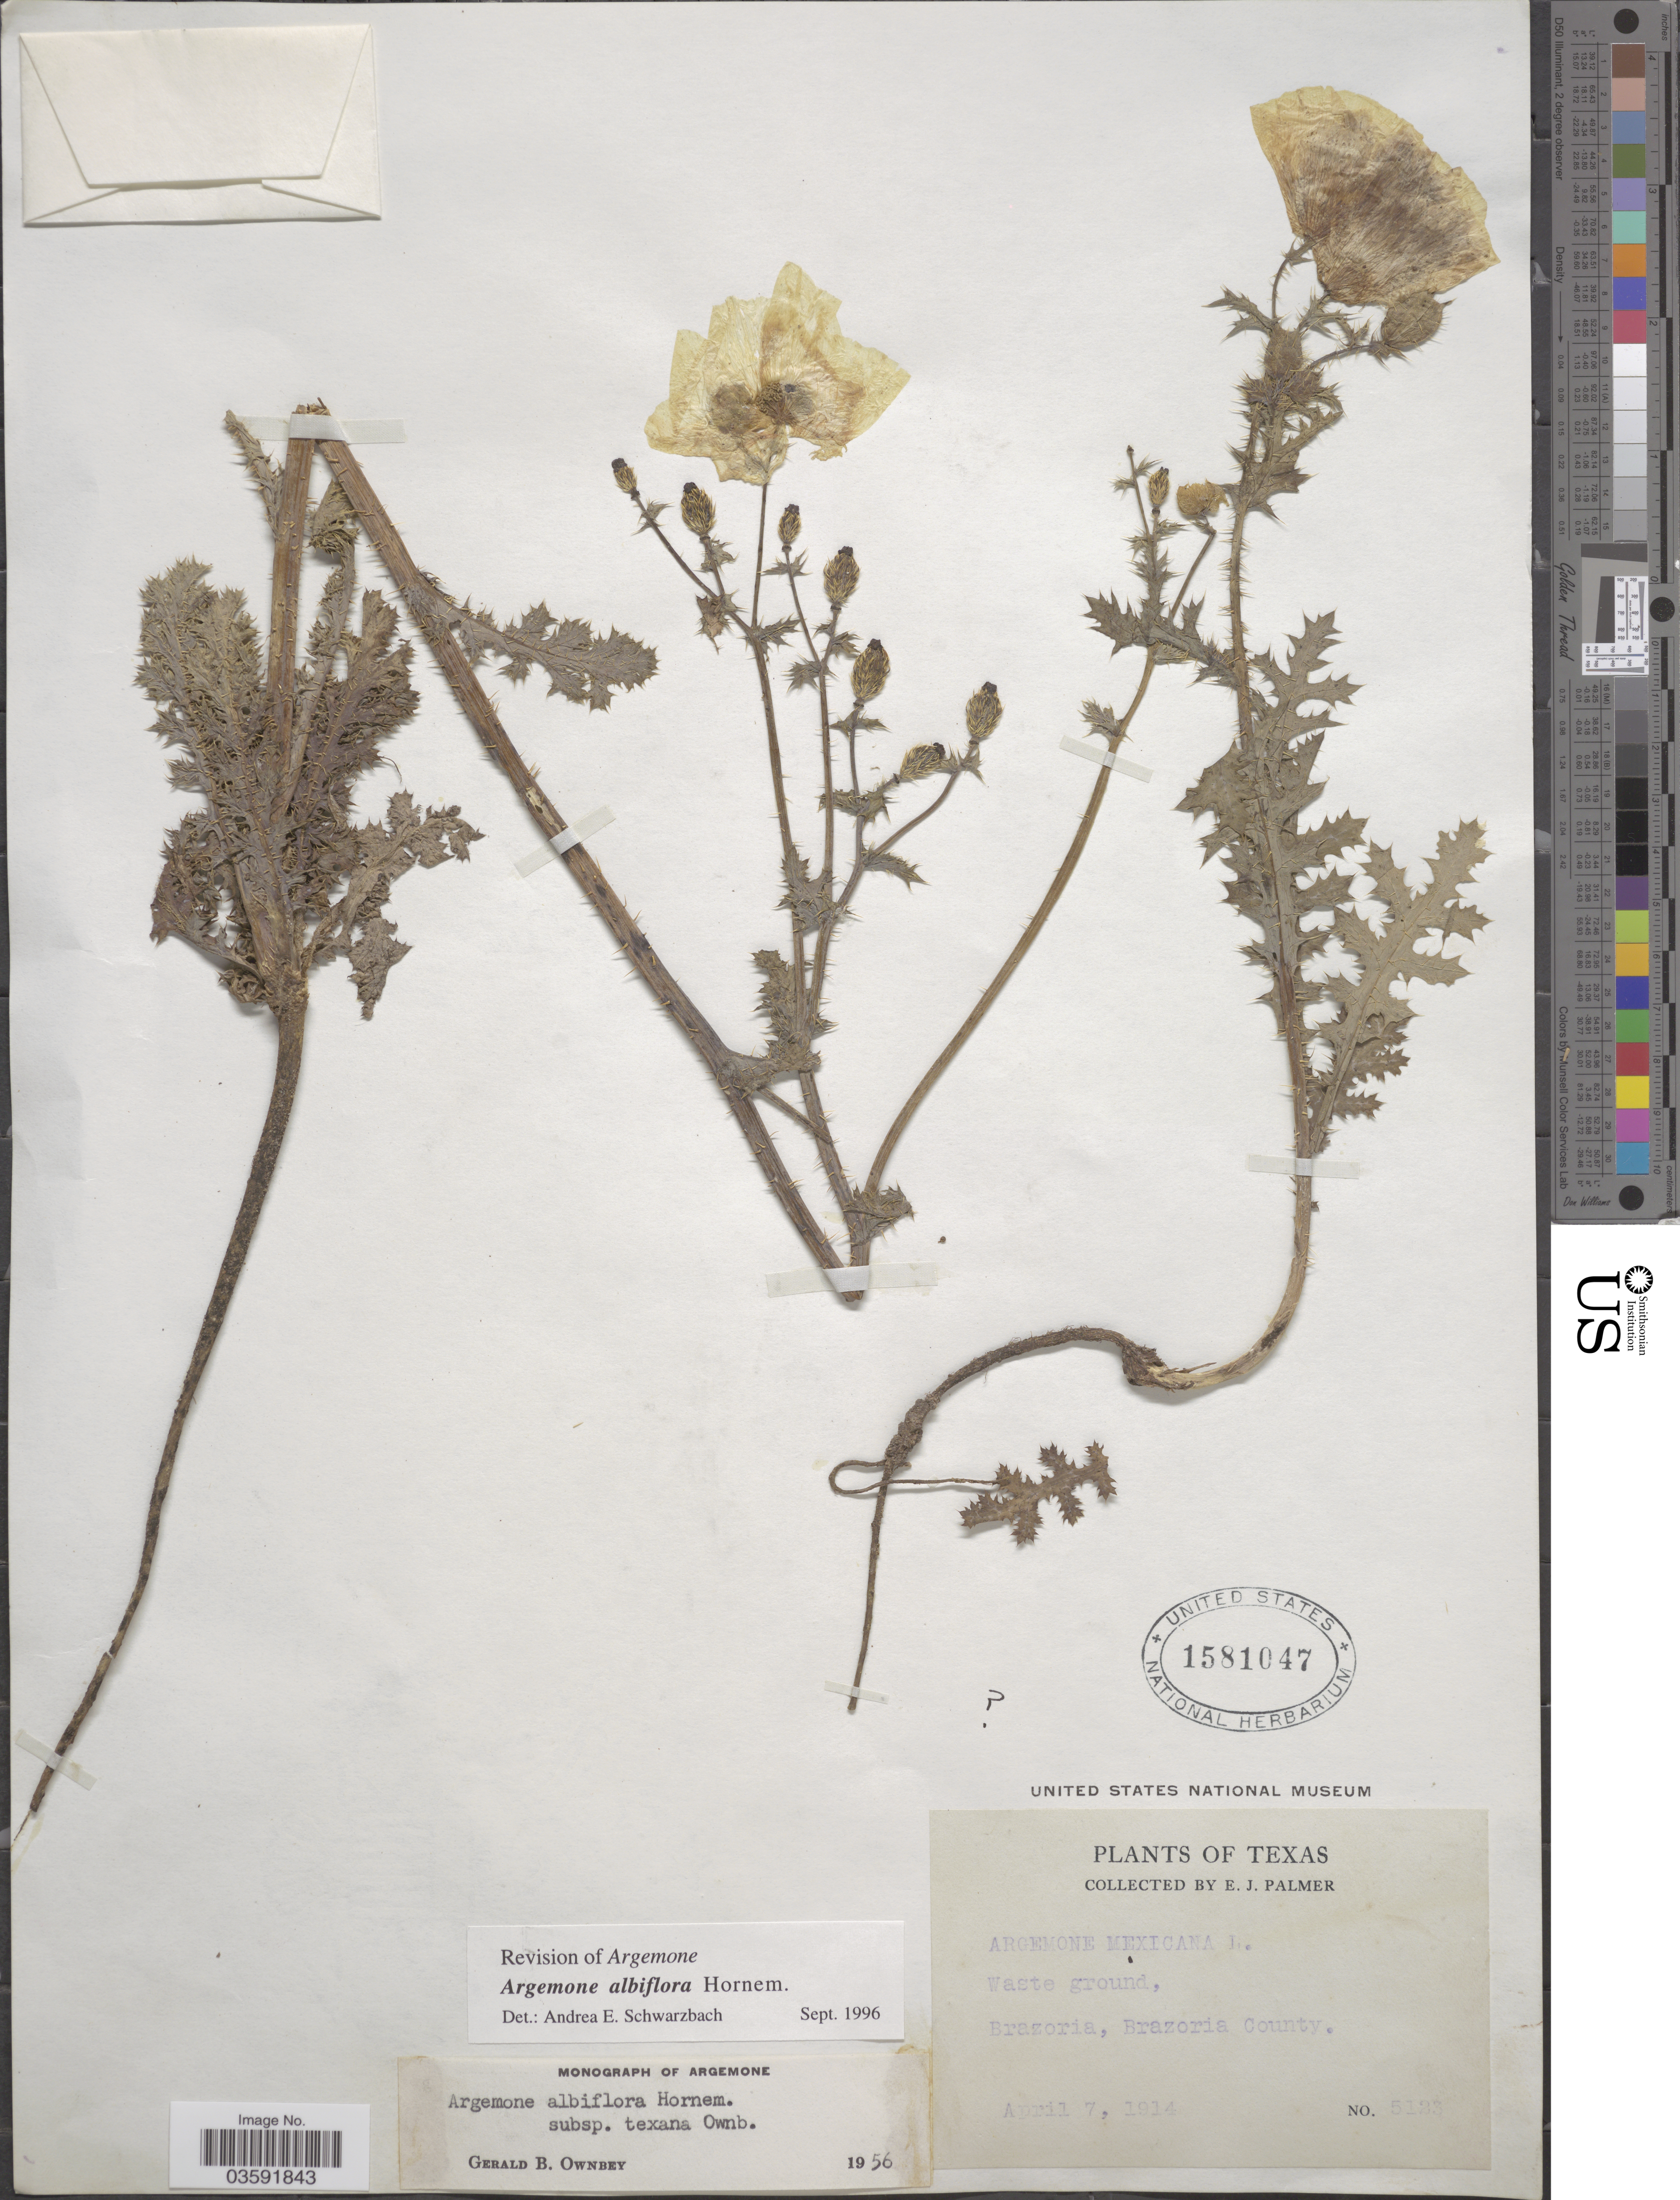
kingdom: Plantae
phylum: Tracheophyta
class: Magnoliopsida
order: Ranunculales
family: Papaveraceae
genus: Argemone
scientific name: Argemone albiflora subsp. albiflora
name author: Hornem.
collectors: E. J. Palmer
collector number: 5123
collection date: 1914-04-07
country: United States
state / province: Texas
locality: Brazoria, Brazoria County.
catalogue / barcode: US 1581047